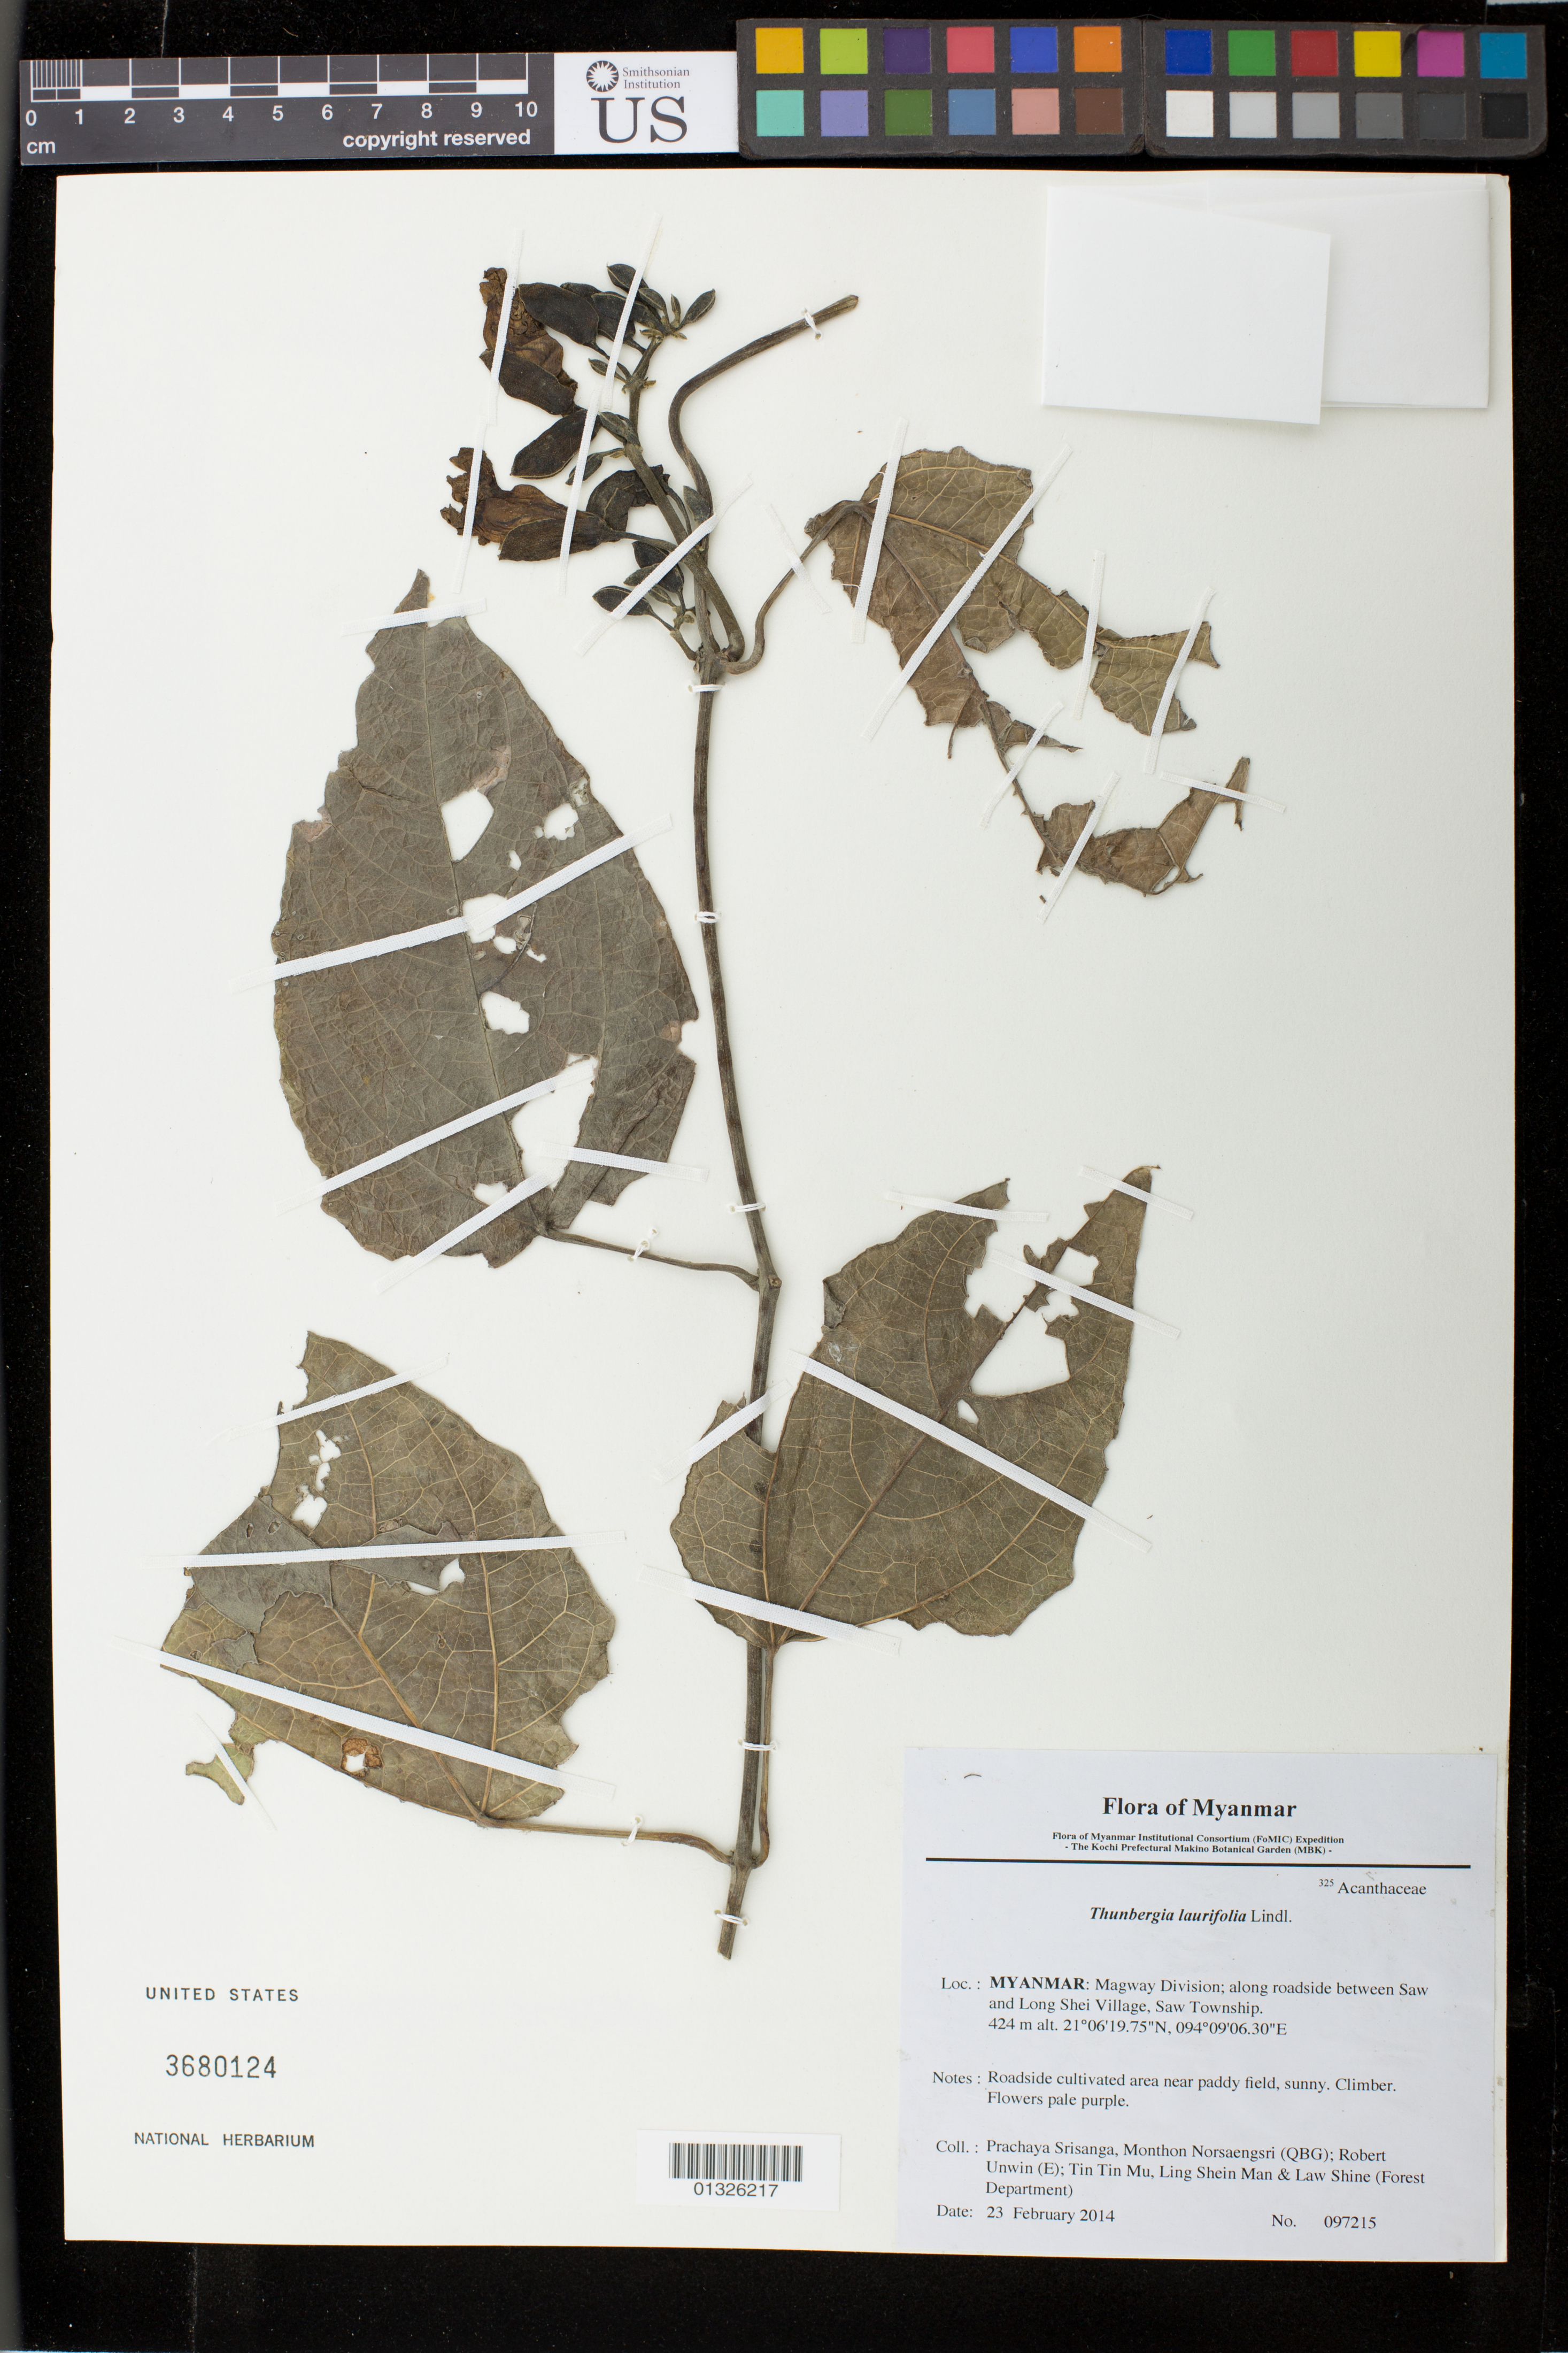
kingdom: Plantae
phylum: Tracheophyta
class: Magnoliopsida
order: Lamiales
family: Acanthaceae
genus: Thunbergia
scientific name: Thunbergia laurifolia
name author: Lindl.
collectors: P. Srisanga, M. Norsaengsri, R. Unwin, Tin Tin Mu, Ling Shein Man & L. Shine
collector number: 97215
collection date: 2014-02-23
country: Myanmar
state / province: Chin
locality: Along roadside between Saw and Long Shei Village, Saw Township.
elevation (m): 424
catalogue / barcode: US 3680124